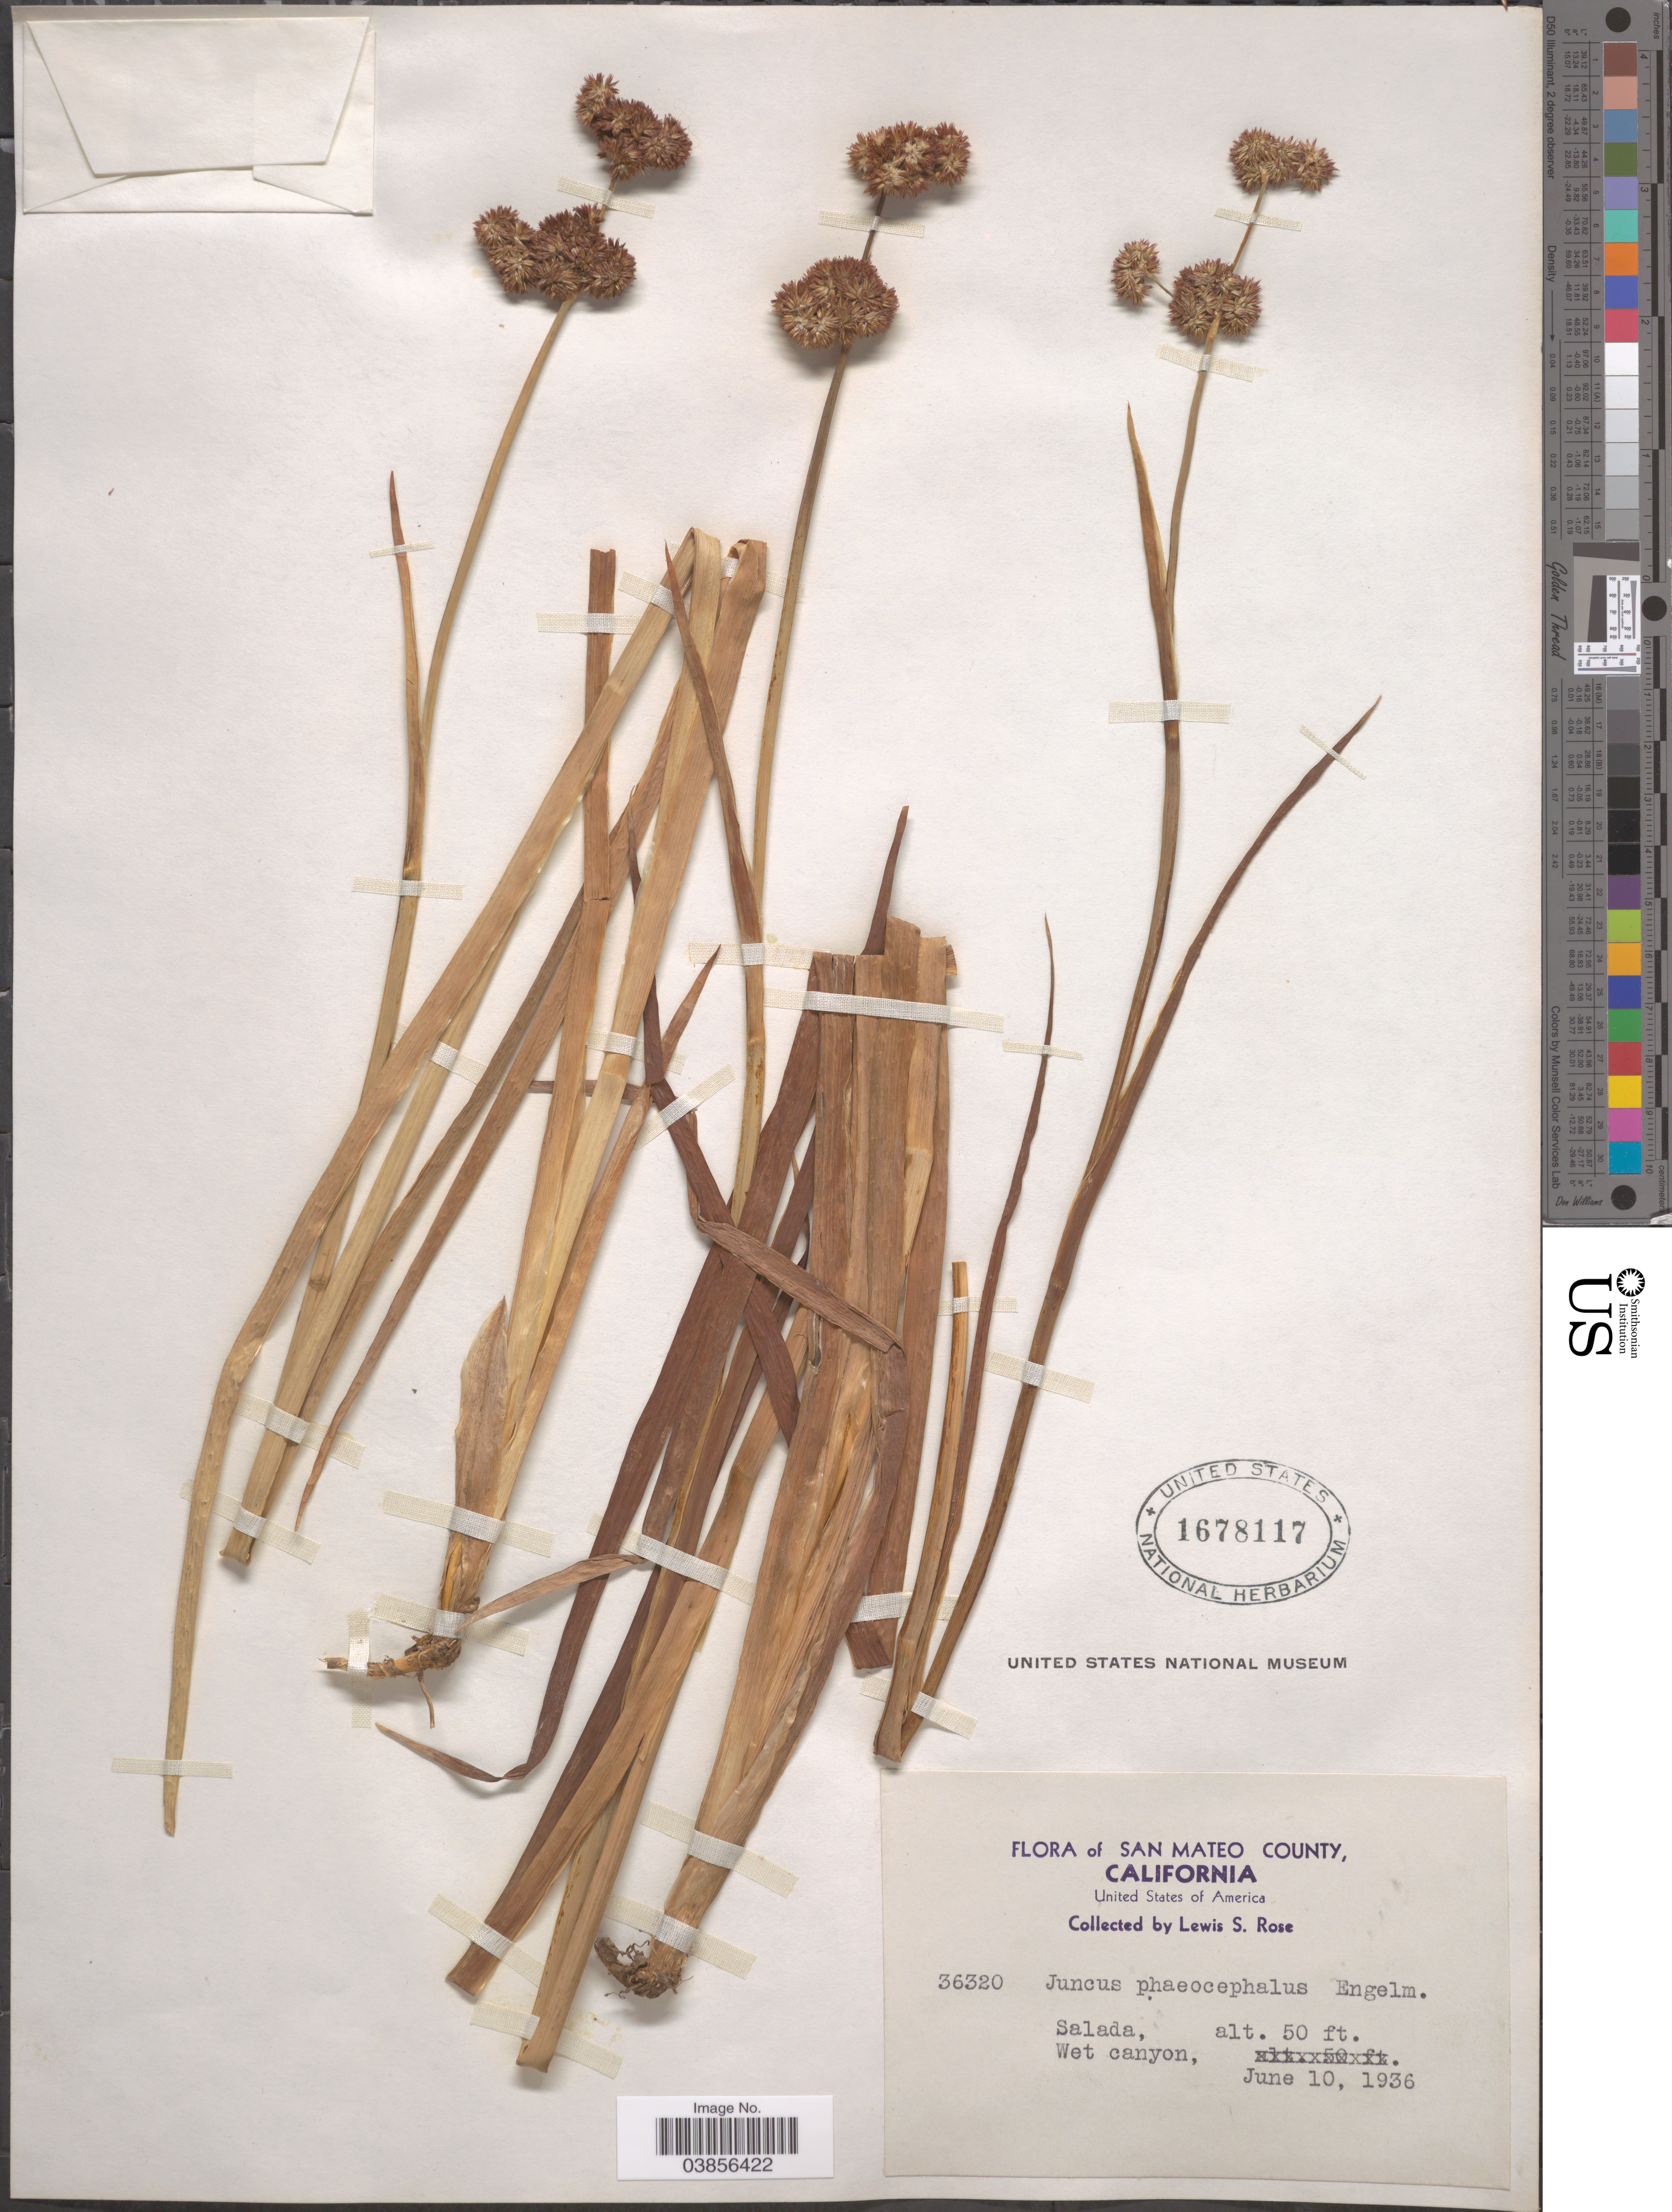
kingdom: Plantae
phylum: Tracheophyta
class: Liliopsida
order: Poales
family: Juncaceae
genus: Juncus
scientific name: Juncus phaeocephalus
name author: Engelm.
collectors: L. S. Rose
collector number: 36320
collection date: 1936-06-10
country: United States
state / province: California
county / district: San Mateo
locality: San Mateo County. Salada.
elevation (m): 15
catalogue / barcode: US 1678117